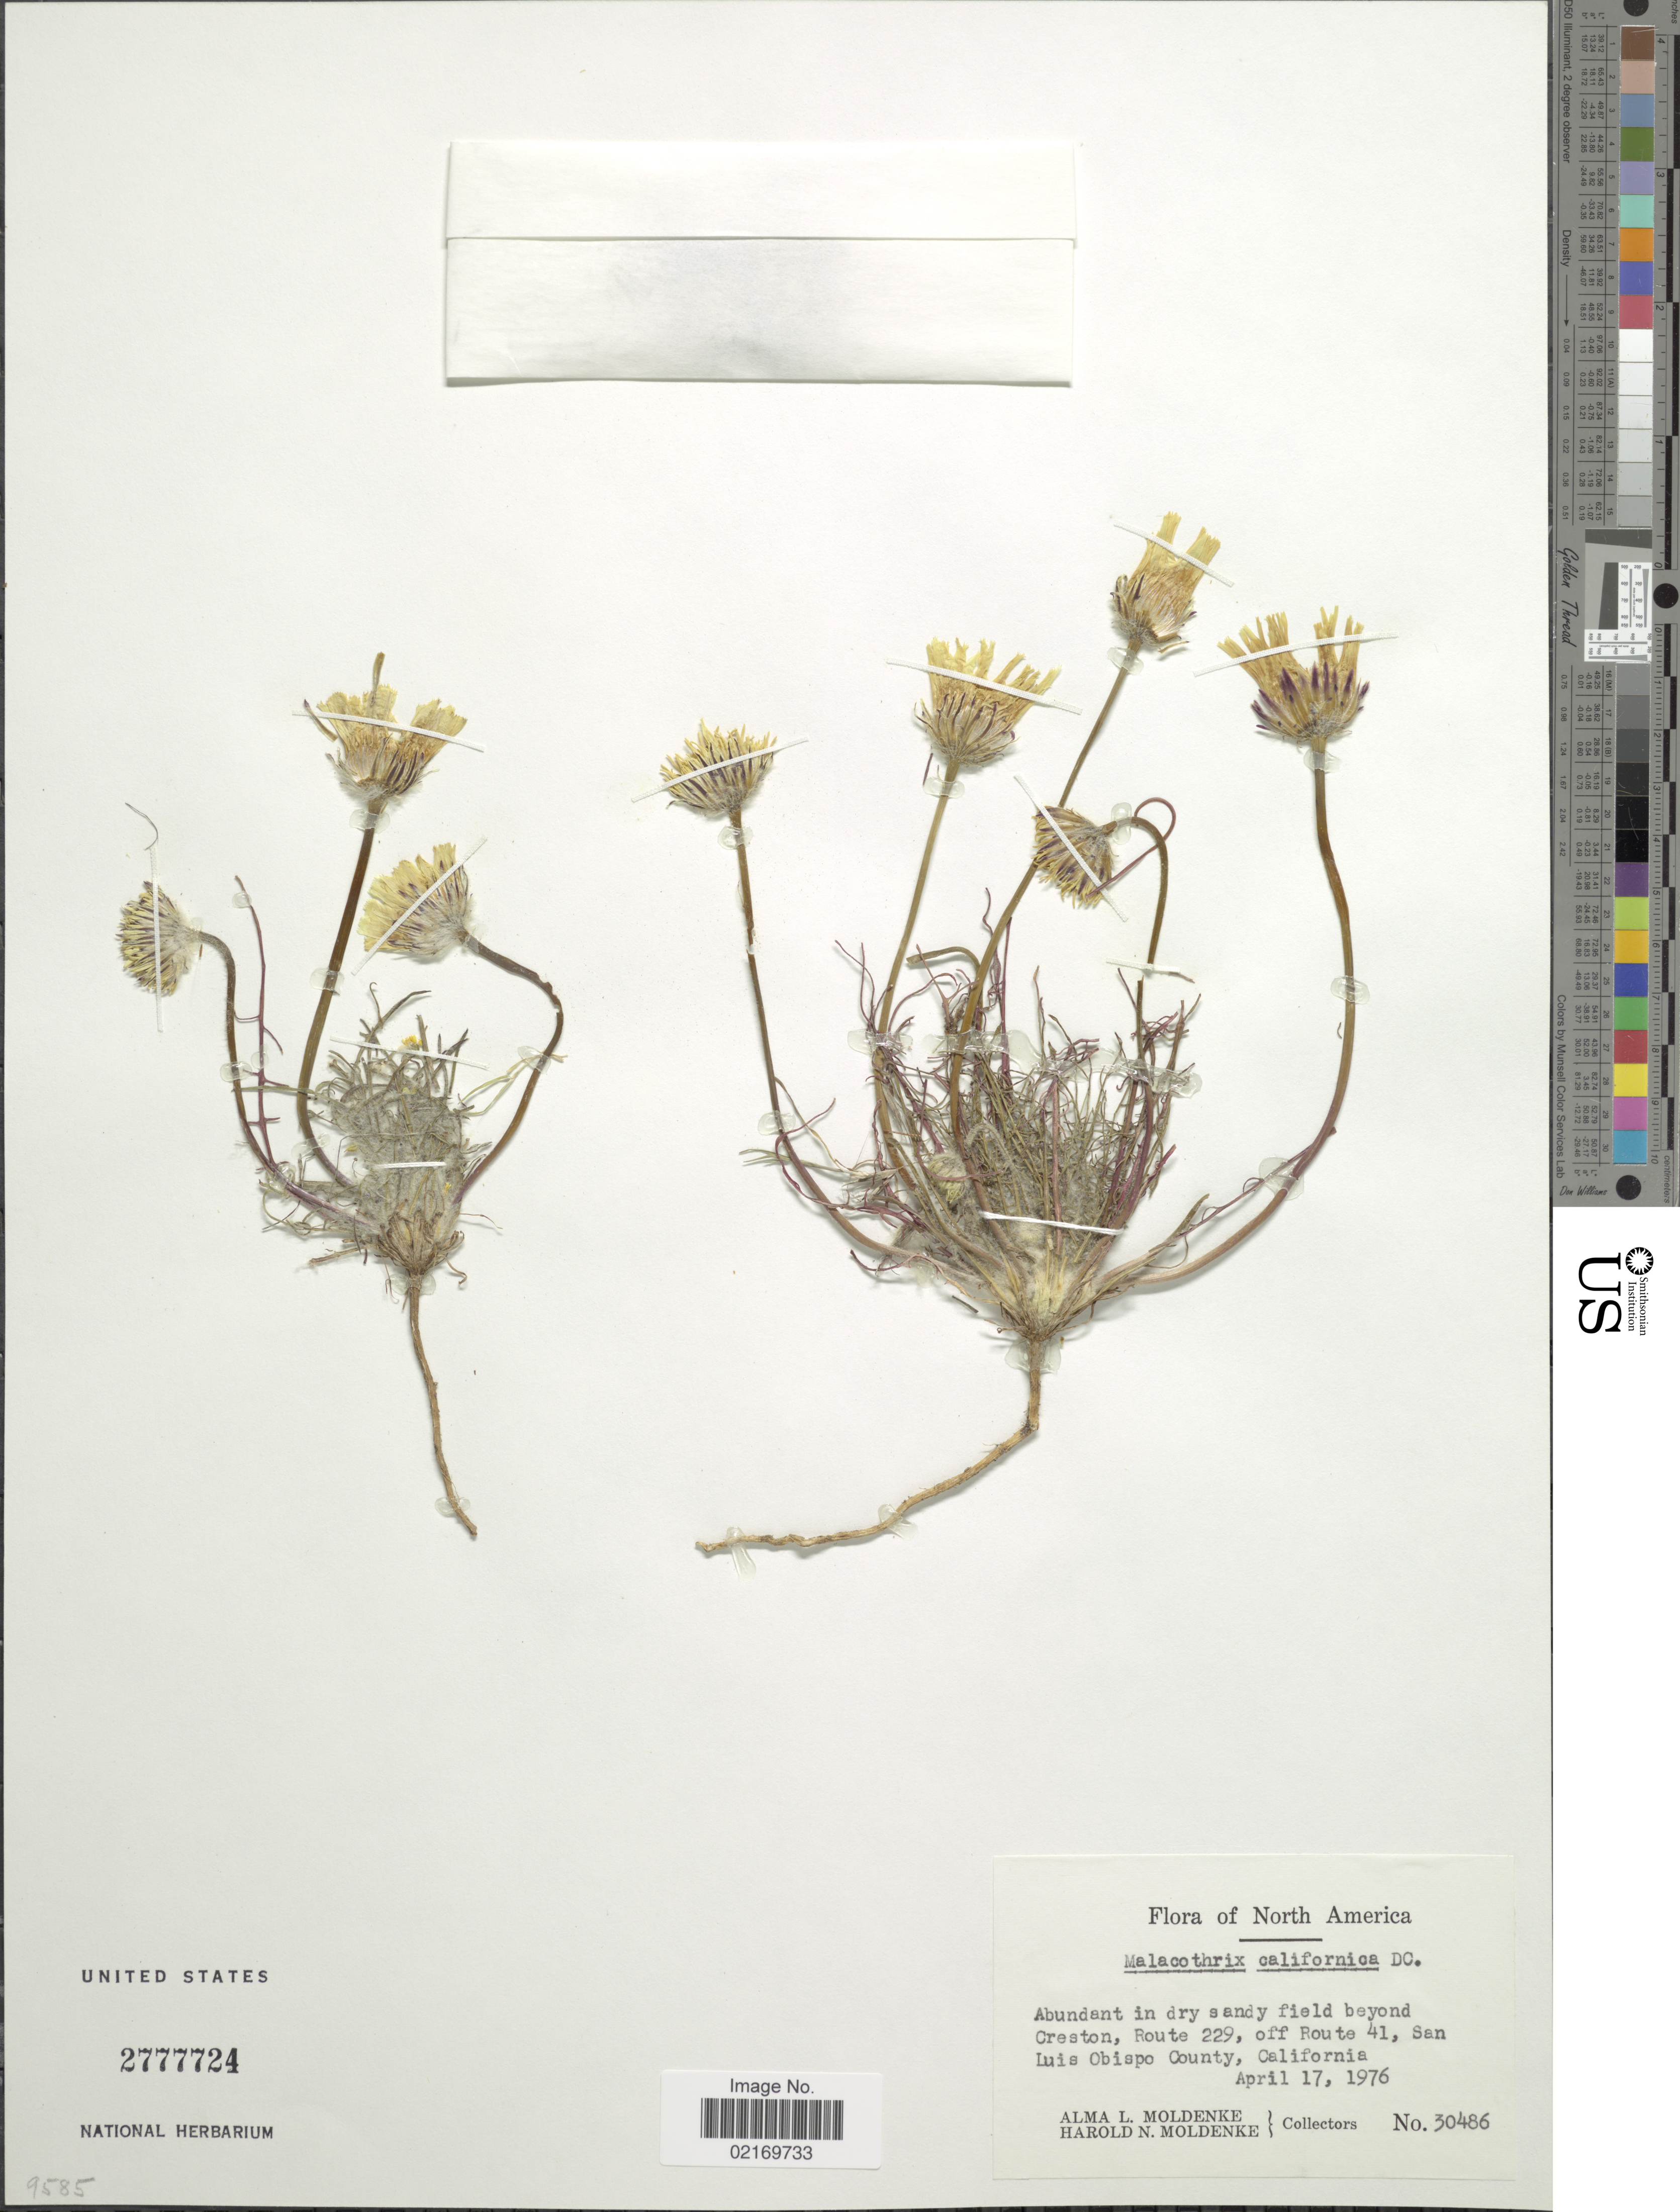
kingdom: Plantae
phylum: Tracheophyta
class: Magnoliopsida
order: Asterales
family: Asteraceae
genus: Malacothrix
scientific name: Malacothrix californica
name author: DC.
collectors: A. L. Moldenke & H. N. Moldenke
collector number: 30486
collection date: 1976-04-17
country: United States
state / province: California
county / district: San Luis Obispo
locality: North America, beyond Creston, Route 229, off Route 41, San Luis Obispo County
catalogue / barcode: US 2777724